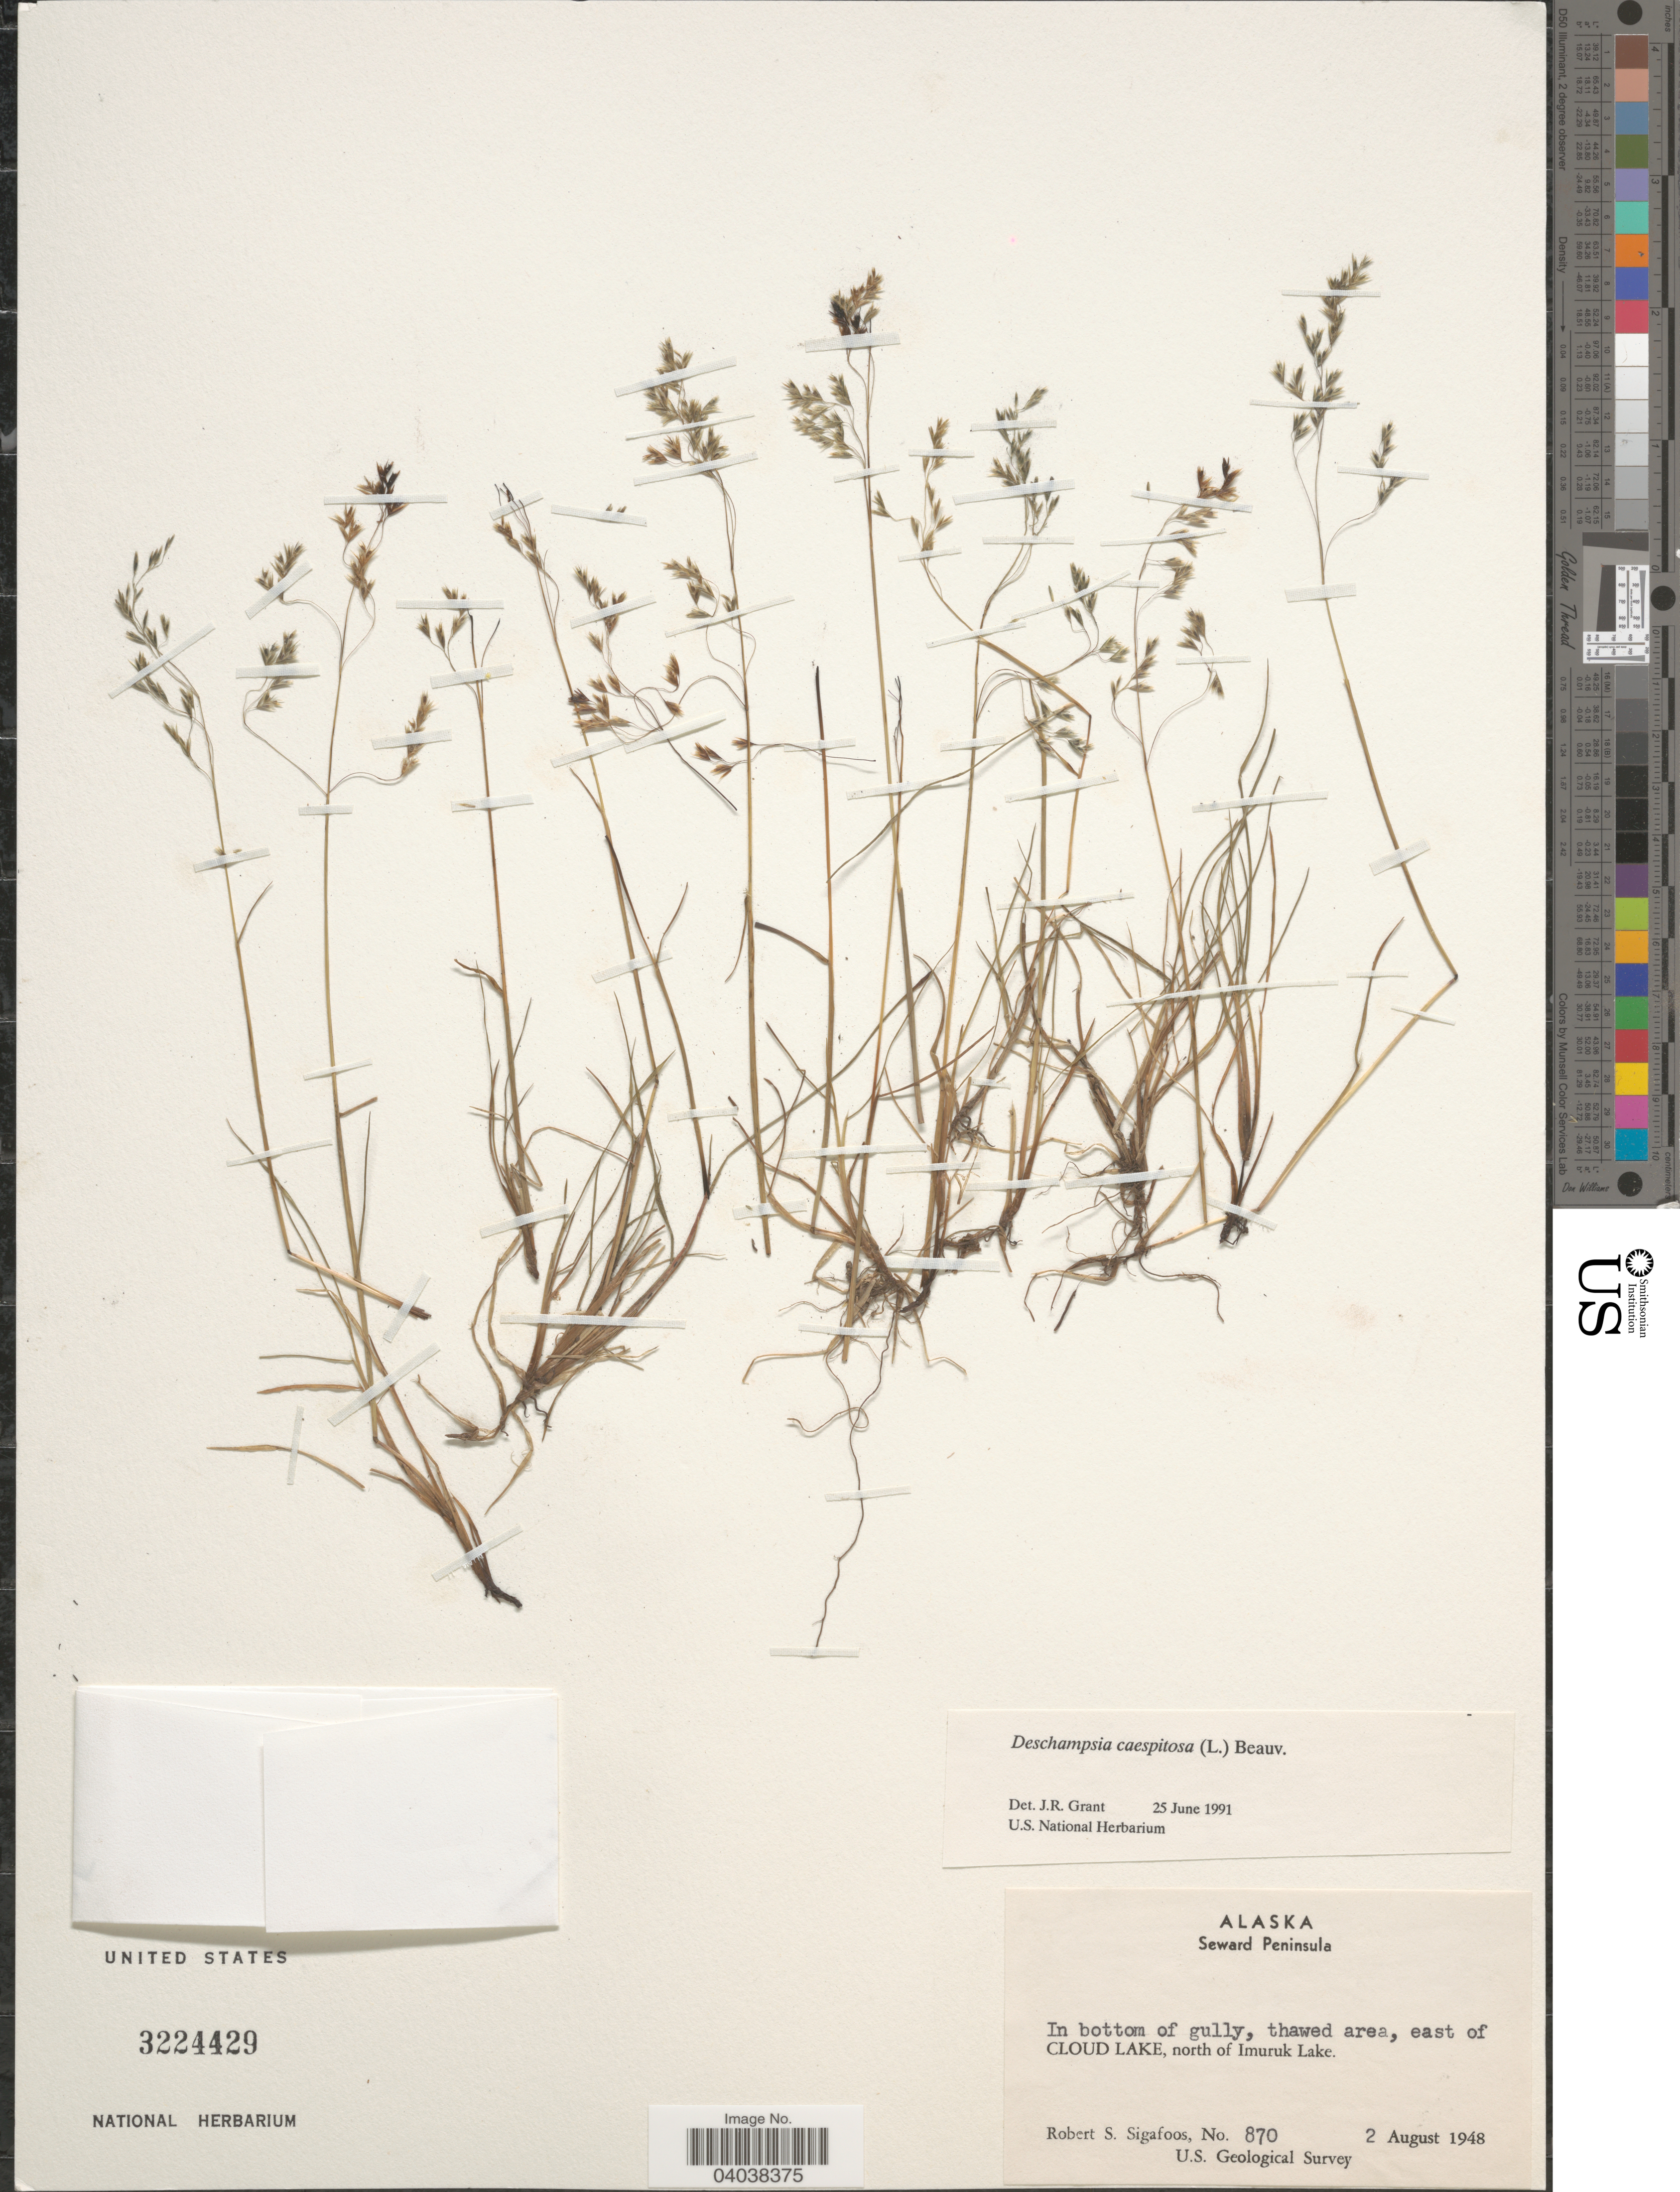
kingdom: Plantae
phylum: Tracheophyta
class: Liliopsida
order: Poales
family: Poaceae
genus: Deschampsia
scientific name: Deschampsia cespitosa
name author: (L.) P. Beauv.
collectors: R. Sigafoos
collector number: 870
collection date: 1948-08-02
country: United States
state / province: Alaska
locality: Seward Peninsula. In bottom of gully, thawed area, east of Cloud Lake, north of Imuruk Lake.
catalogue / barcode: US 3224429